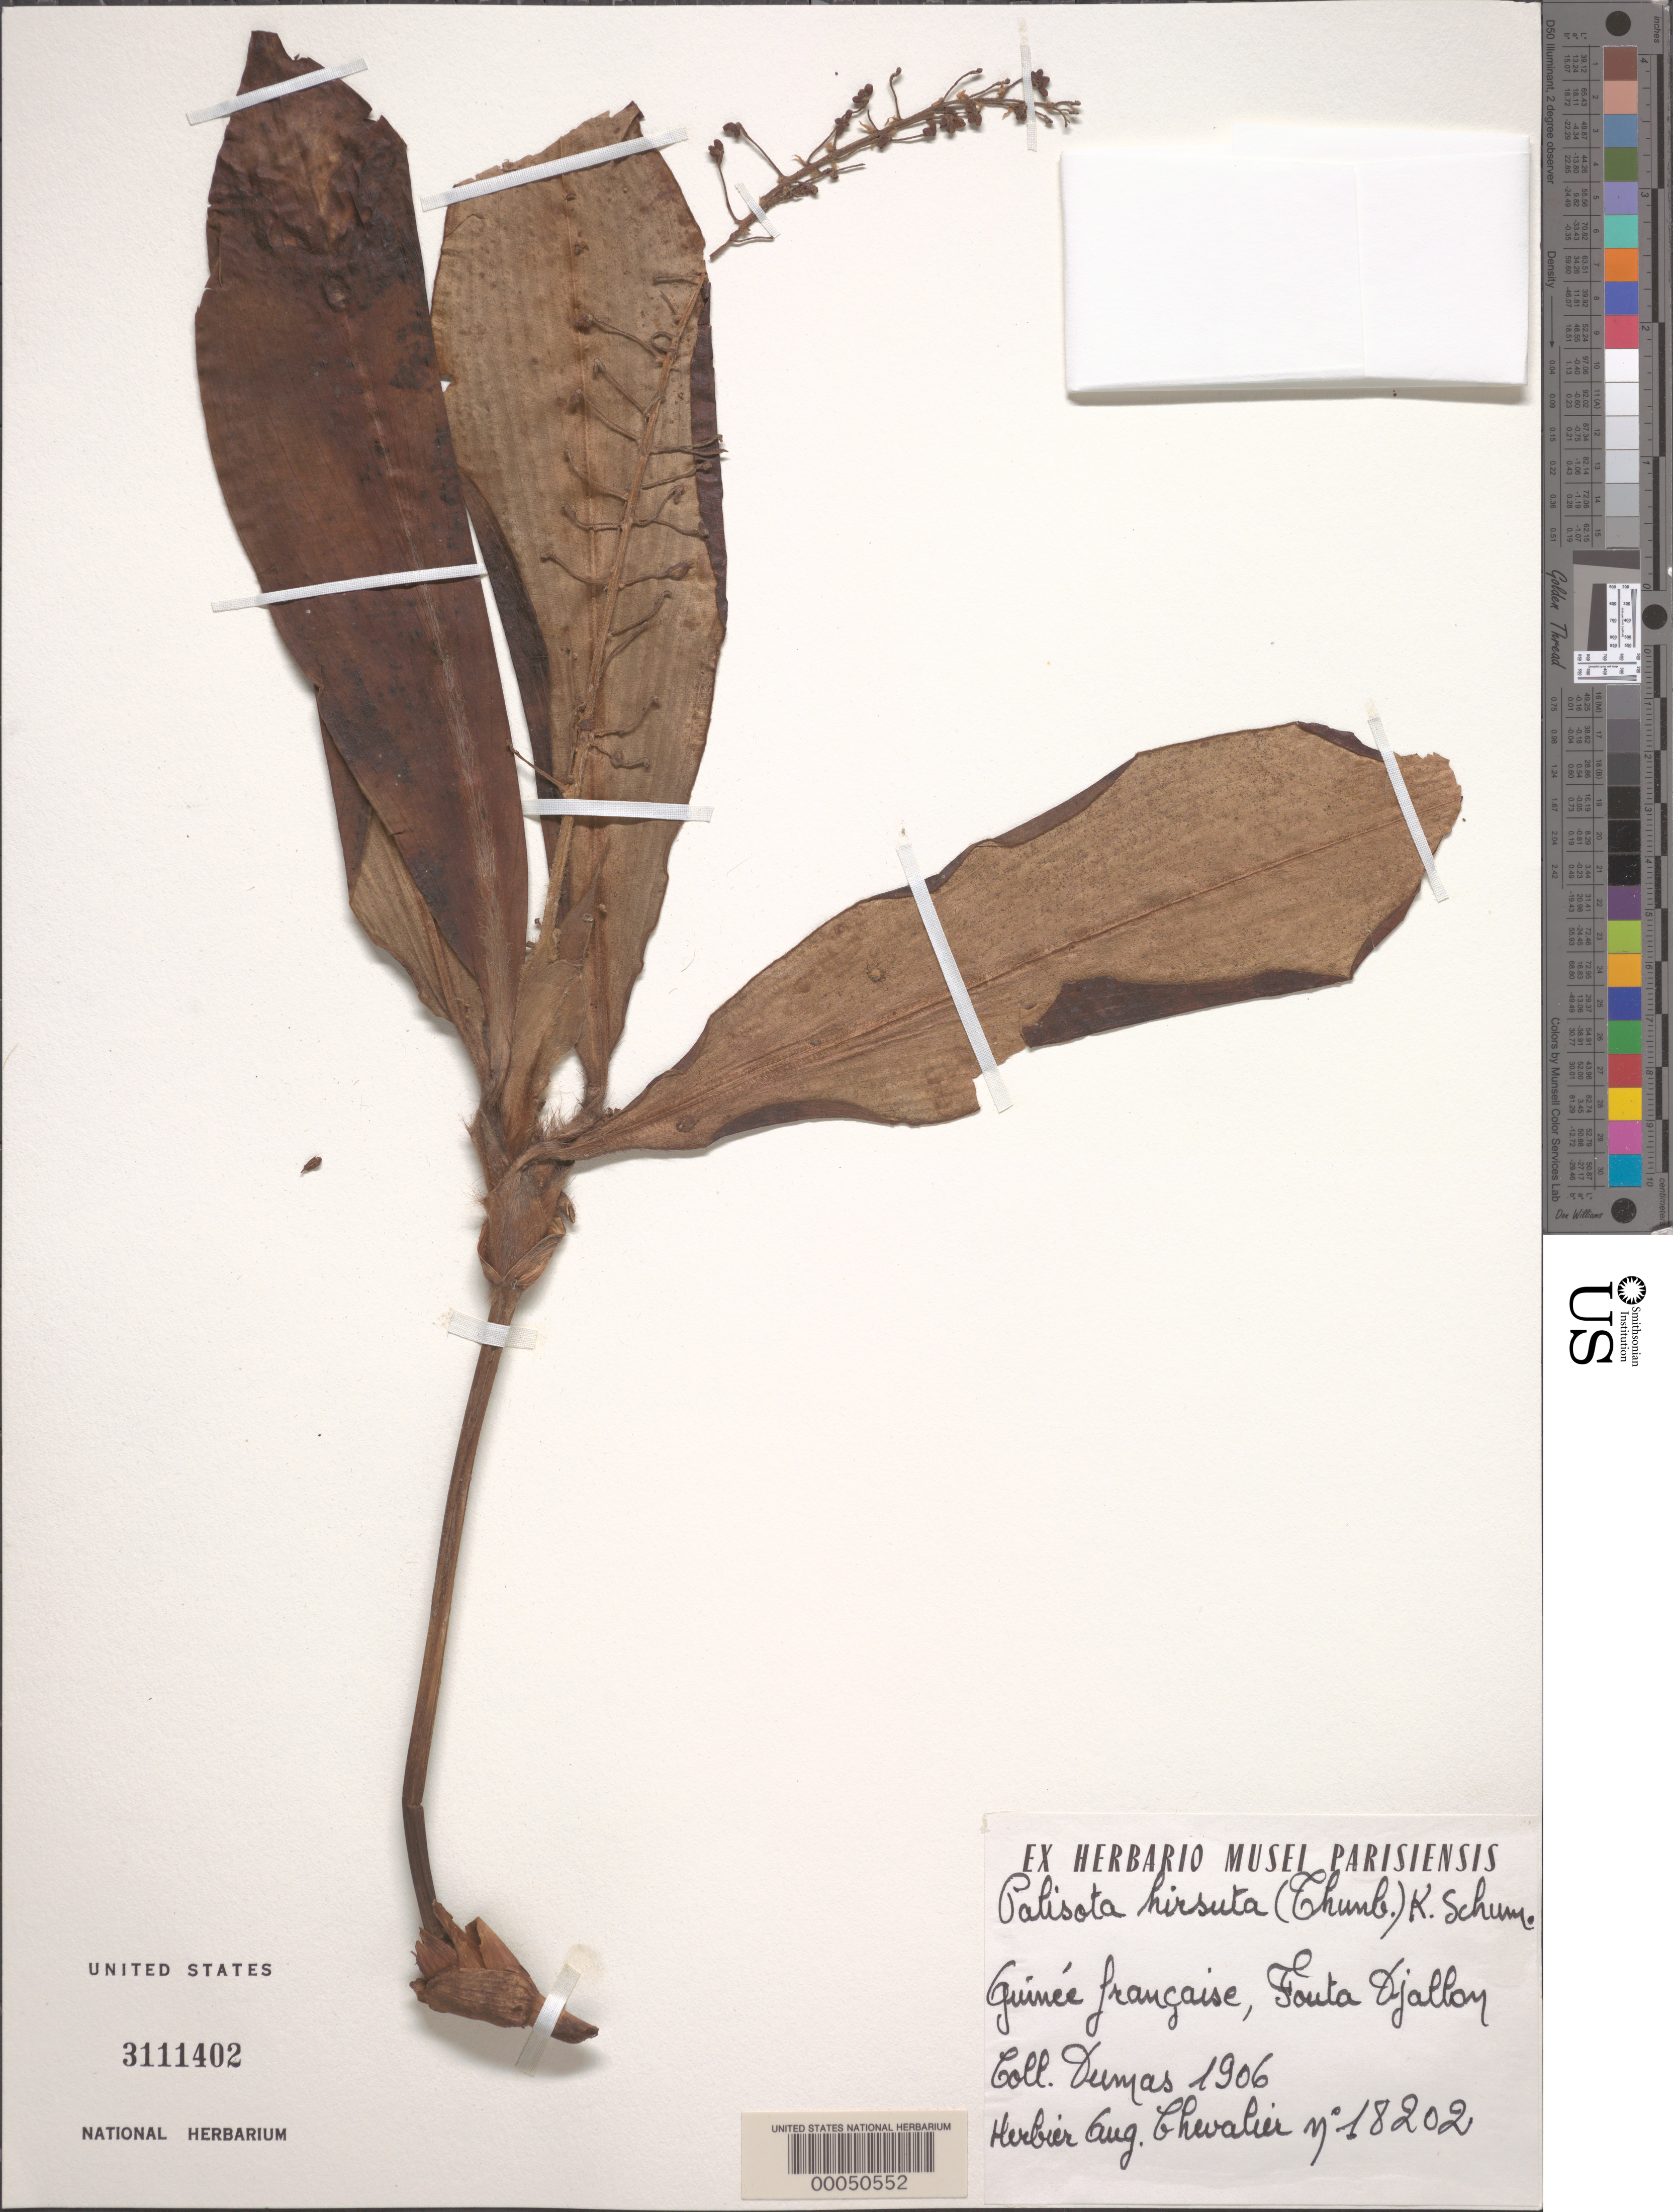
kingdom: Plantae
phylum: Tracheophyta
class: Liliopsida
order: Commelinales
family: Commelinaceae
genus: Palisota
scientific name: Palisota hirsuta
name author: (Thunb.) K. Schum.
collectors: A. J. Chevalier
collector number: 18202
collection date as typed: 1906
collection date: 1906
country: Guinea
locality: Fouta djallon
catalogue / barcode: US 3111402